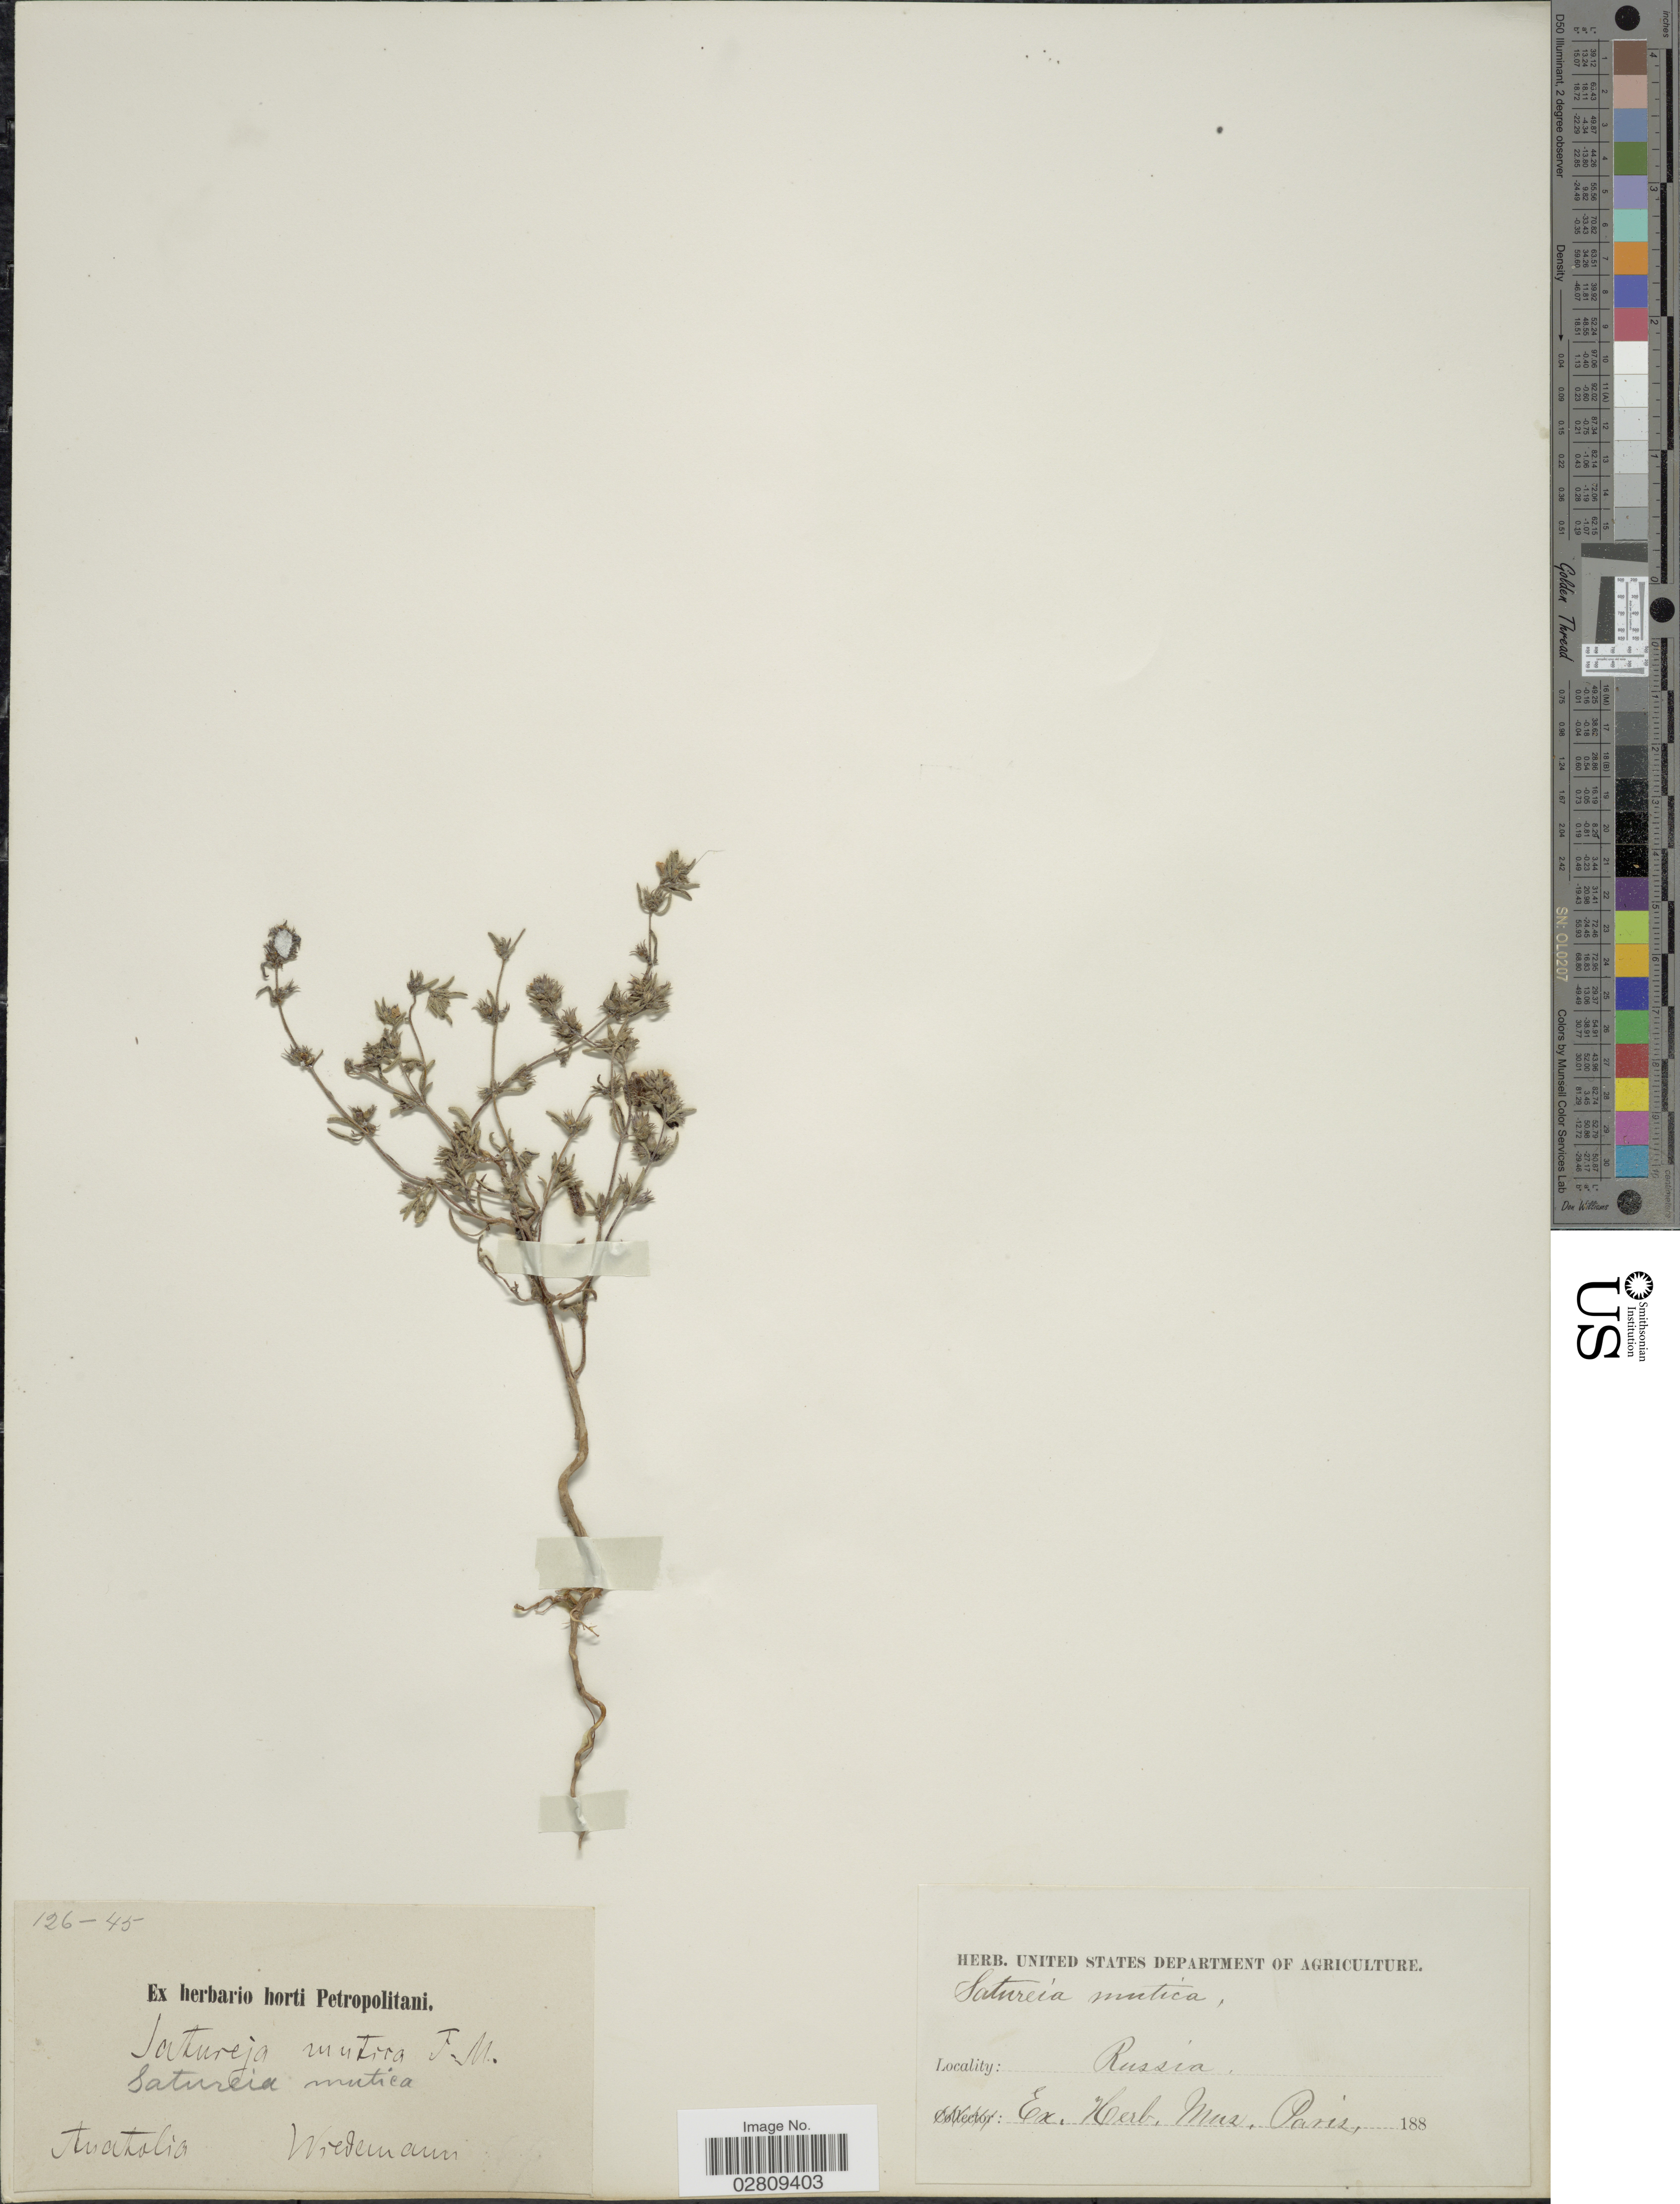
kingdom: Plantae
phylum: Tracheophyta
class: Magnoliopsida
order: Lamiales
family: Lamiaceae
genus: Satureja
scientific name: Satureja mutica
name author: Fisch. & C.A. Mey.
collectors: Wiedemann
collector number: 126-45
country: Turkey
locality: Anatolia. Russia.